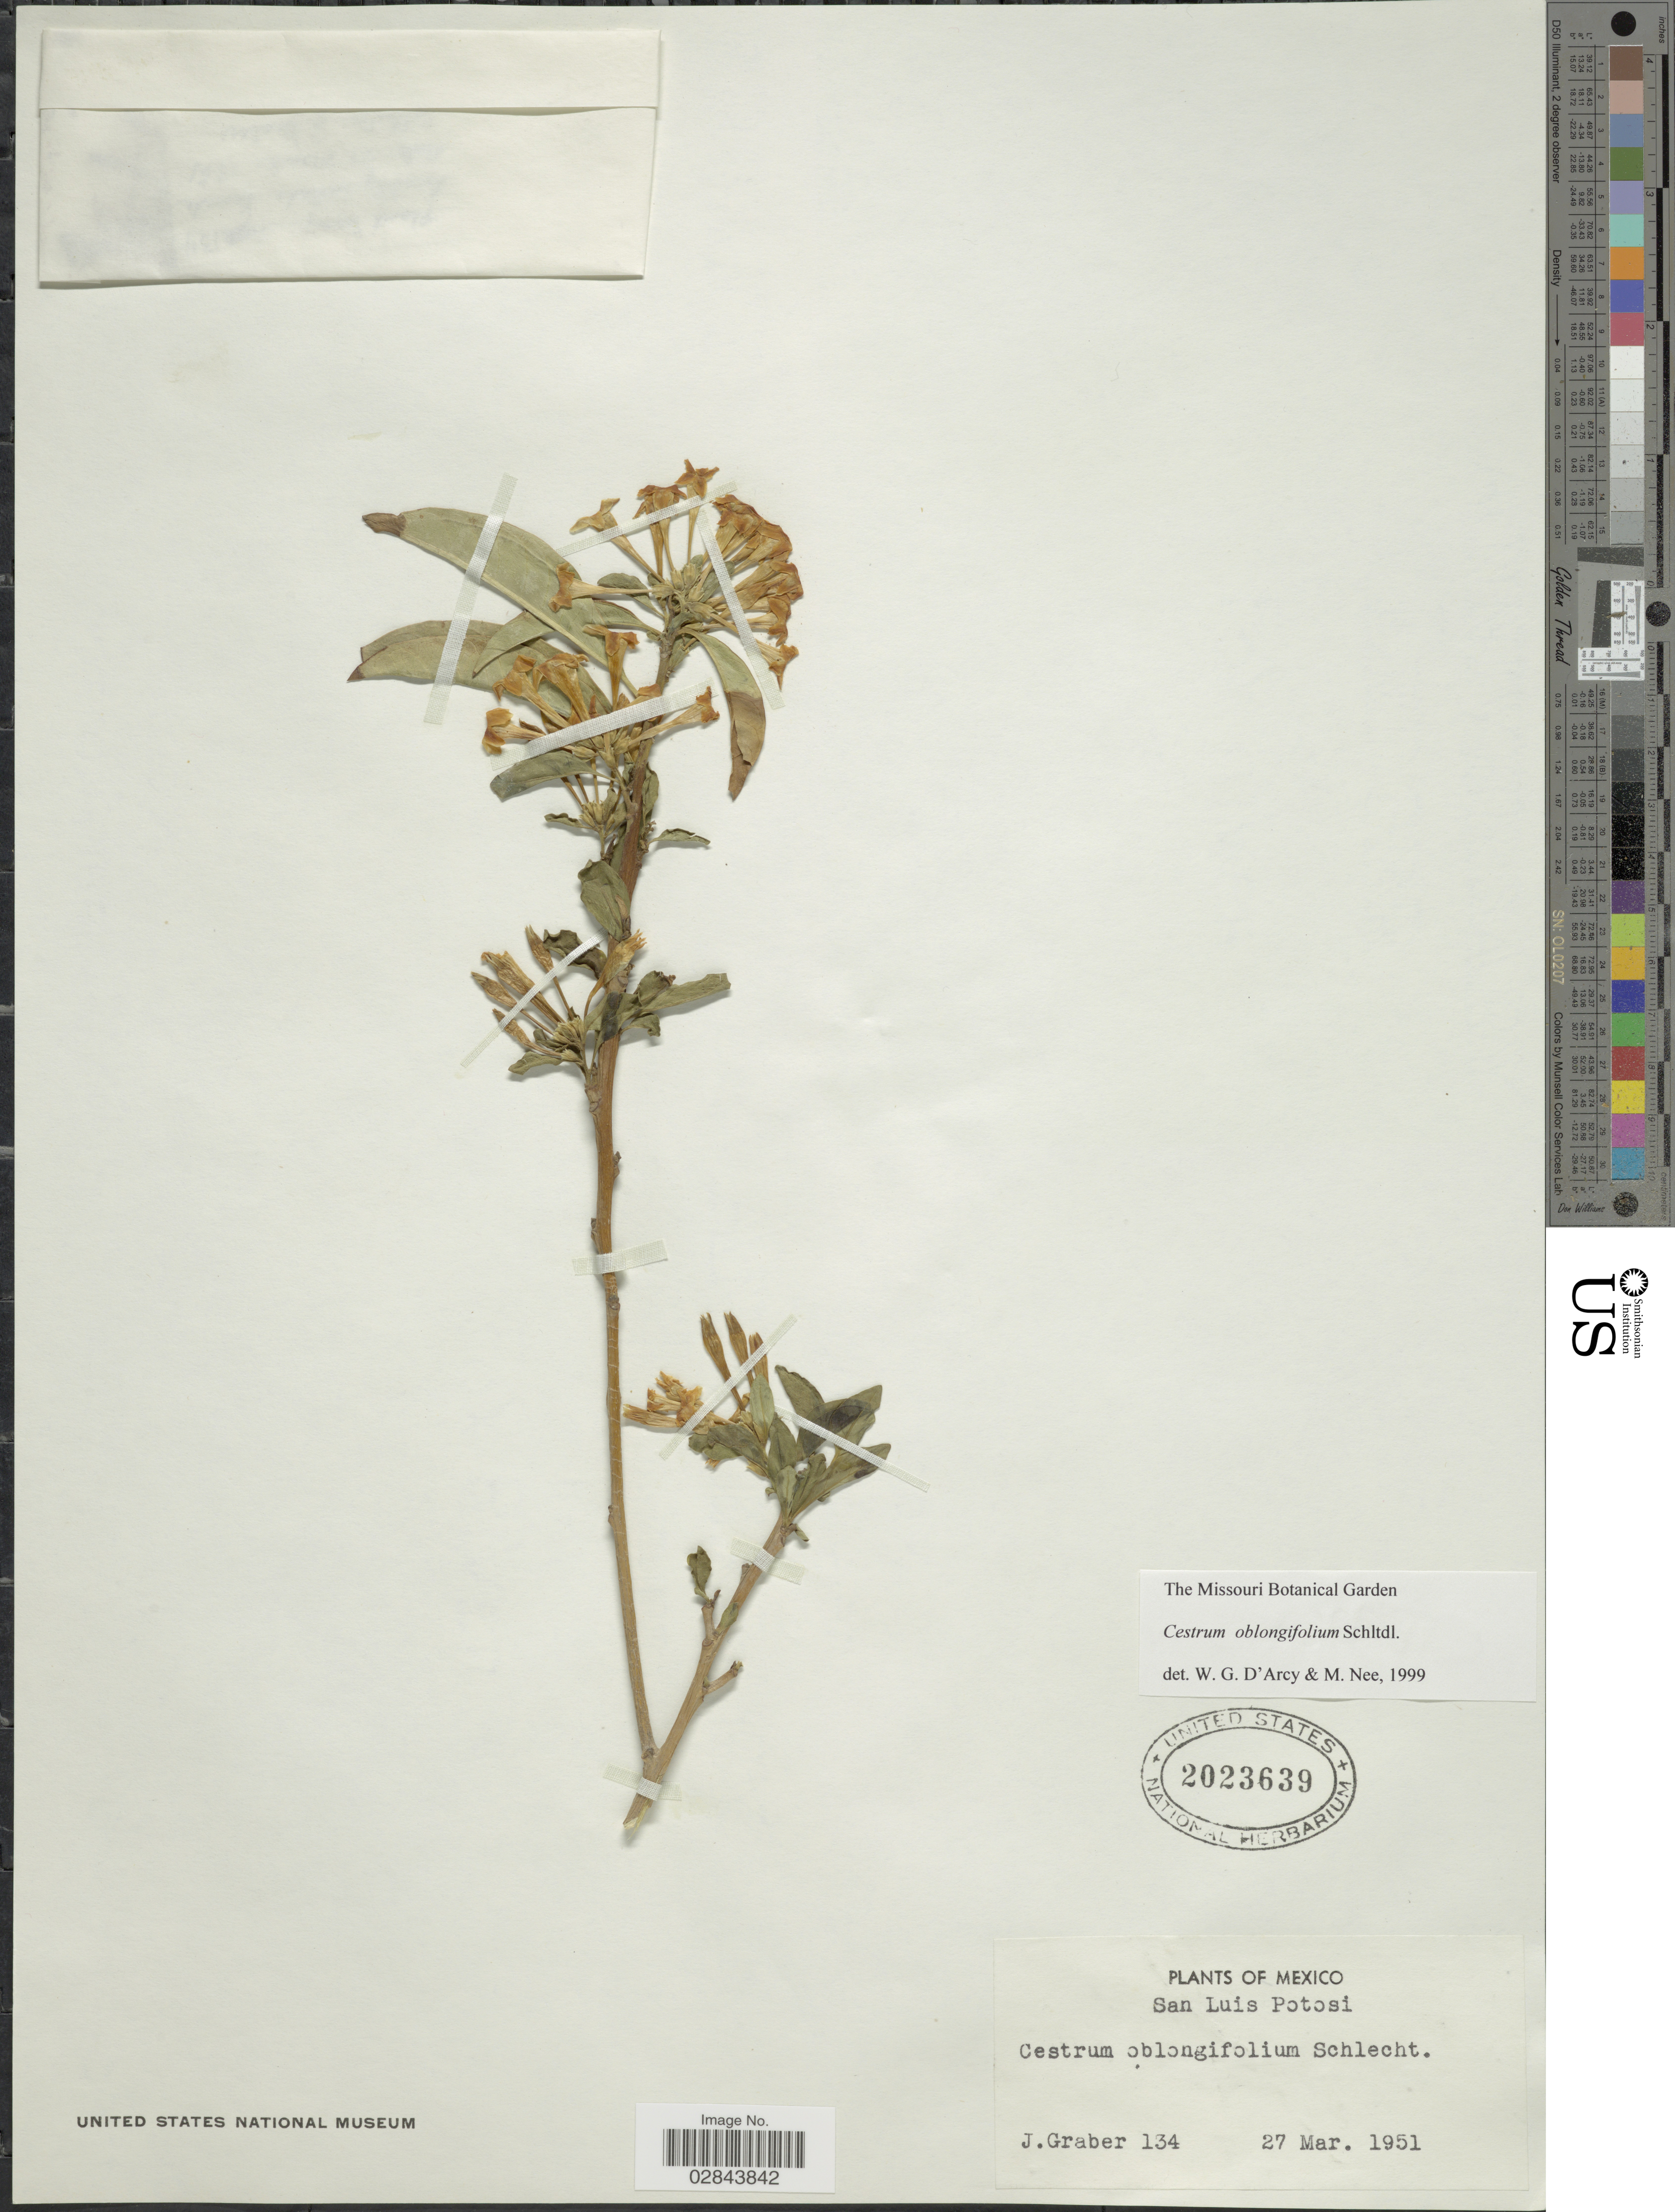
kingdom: Plantae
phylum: Tracheophyta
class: Magnoliopsida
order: Solanales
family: Solanaceae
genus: Cestrum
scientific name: Cestrum oblongifolium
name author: Schltdl.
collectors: J. Graber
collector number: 134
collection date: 1951-03-27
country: Mexico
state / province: San Luis Potosí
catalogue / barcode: US 2023639